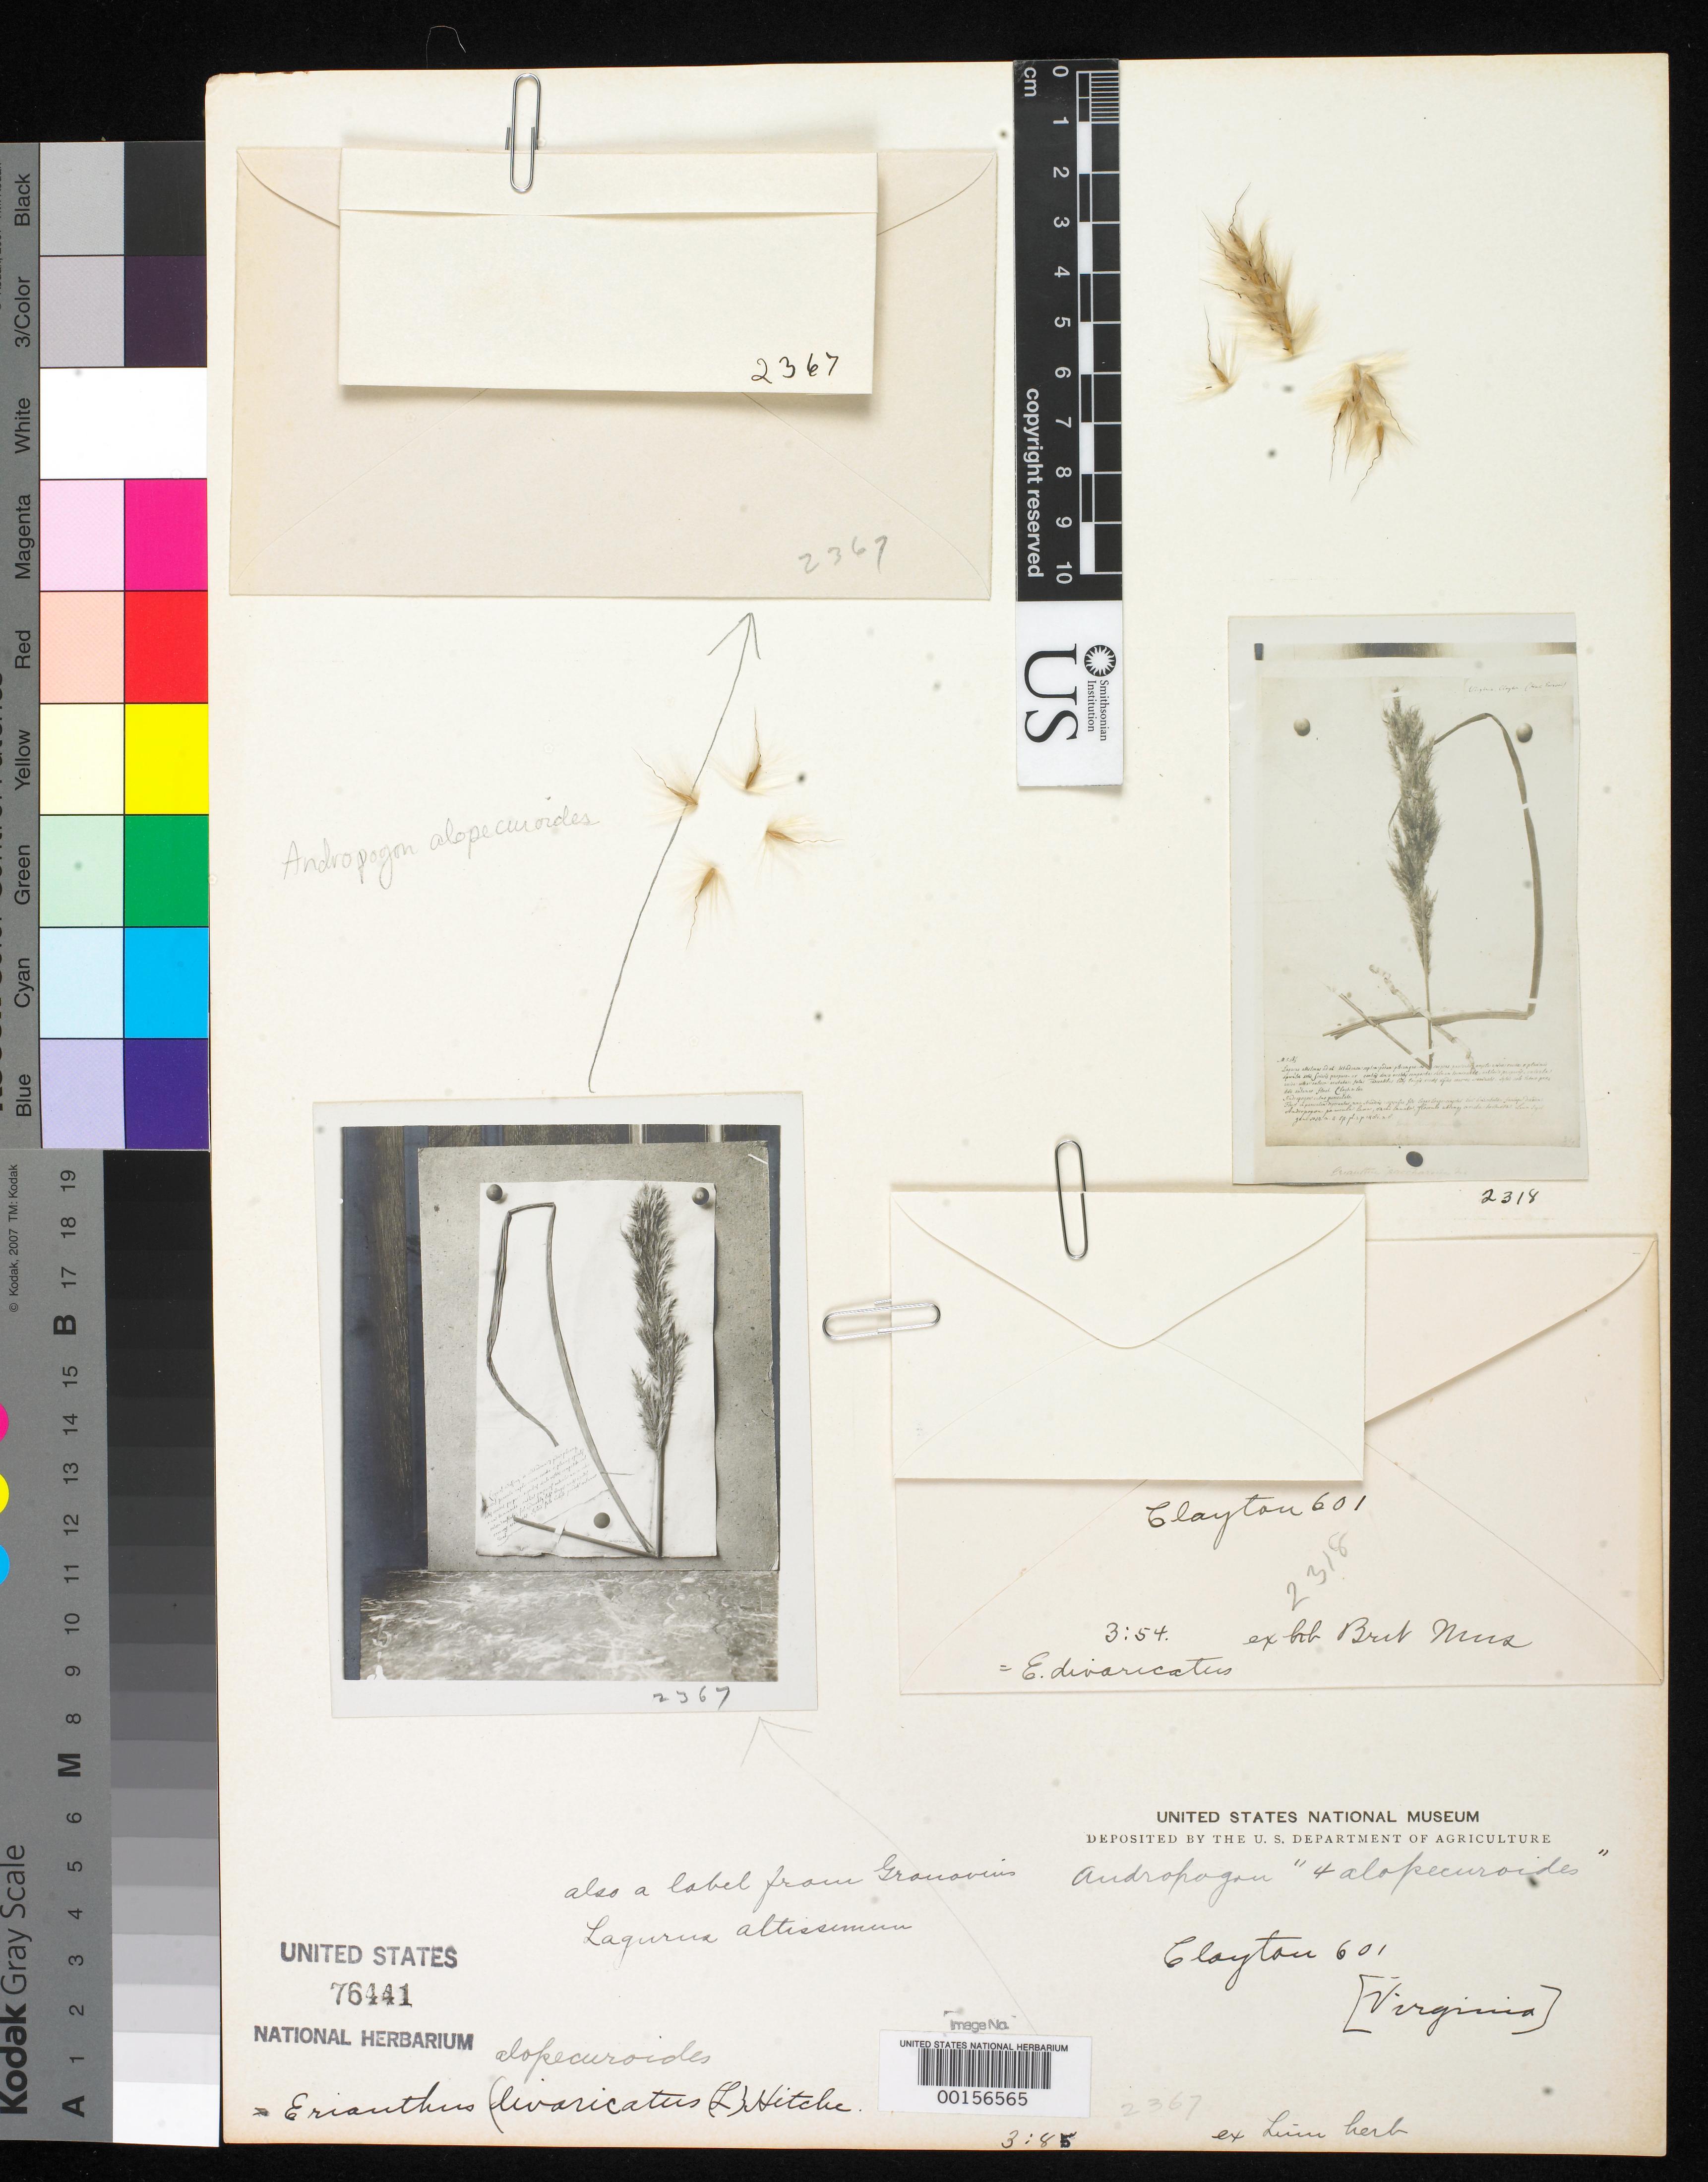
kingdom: Plantae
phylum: Tracheophyta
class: Liliopsida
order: Poales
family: Poaceae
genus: Andropogon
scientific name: Andropogon alopecuroides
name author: L.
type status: Type Fragment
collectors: J. Clayton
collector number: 601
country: United States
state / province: Virginia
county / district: Fairfax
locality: West Falls Church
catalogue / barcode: US 76441